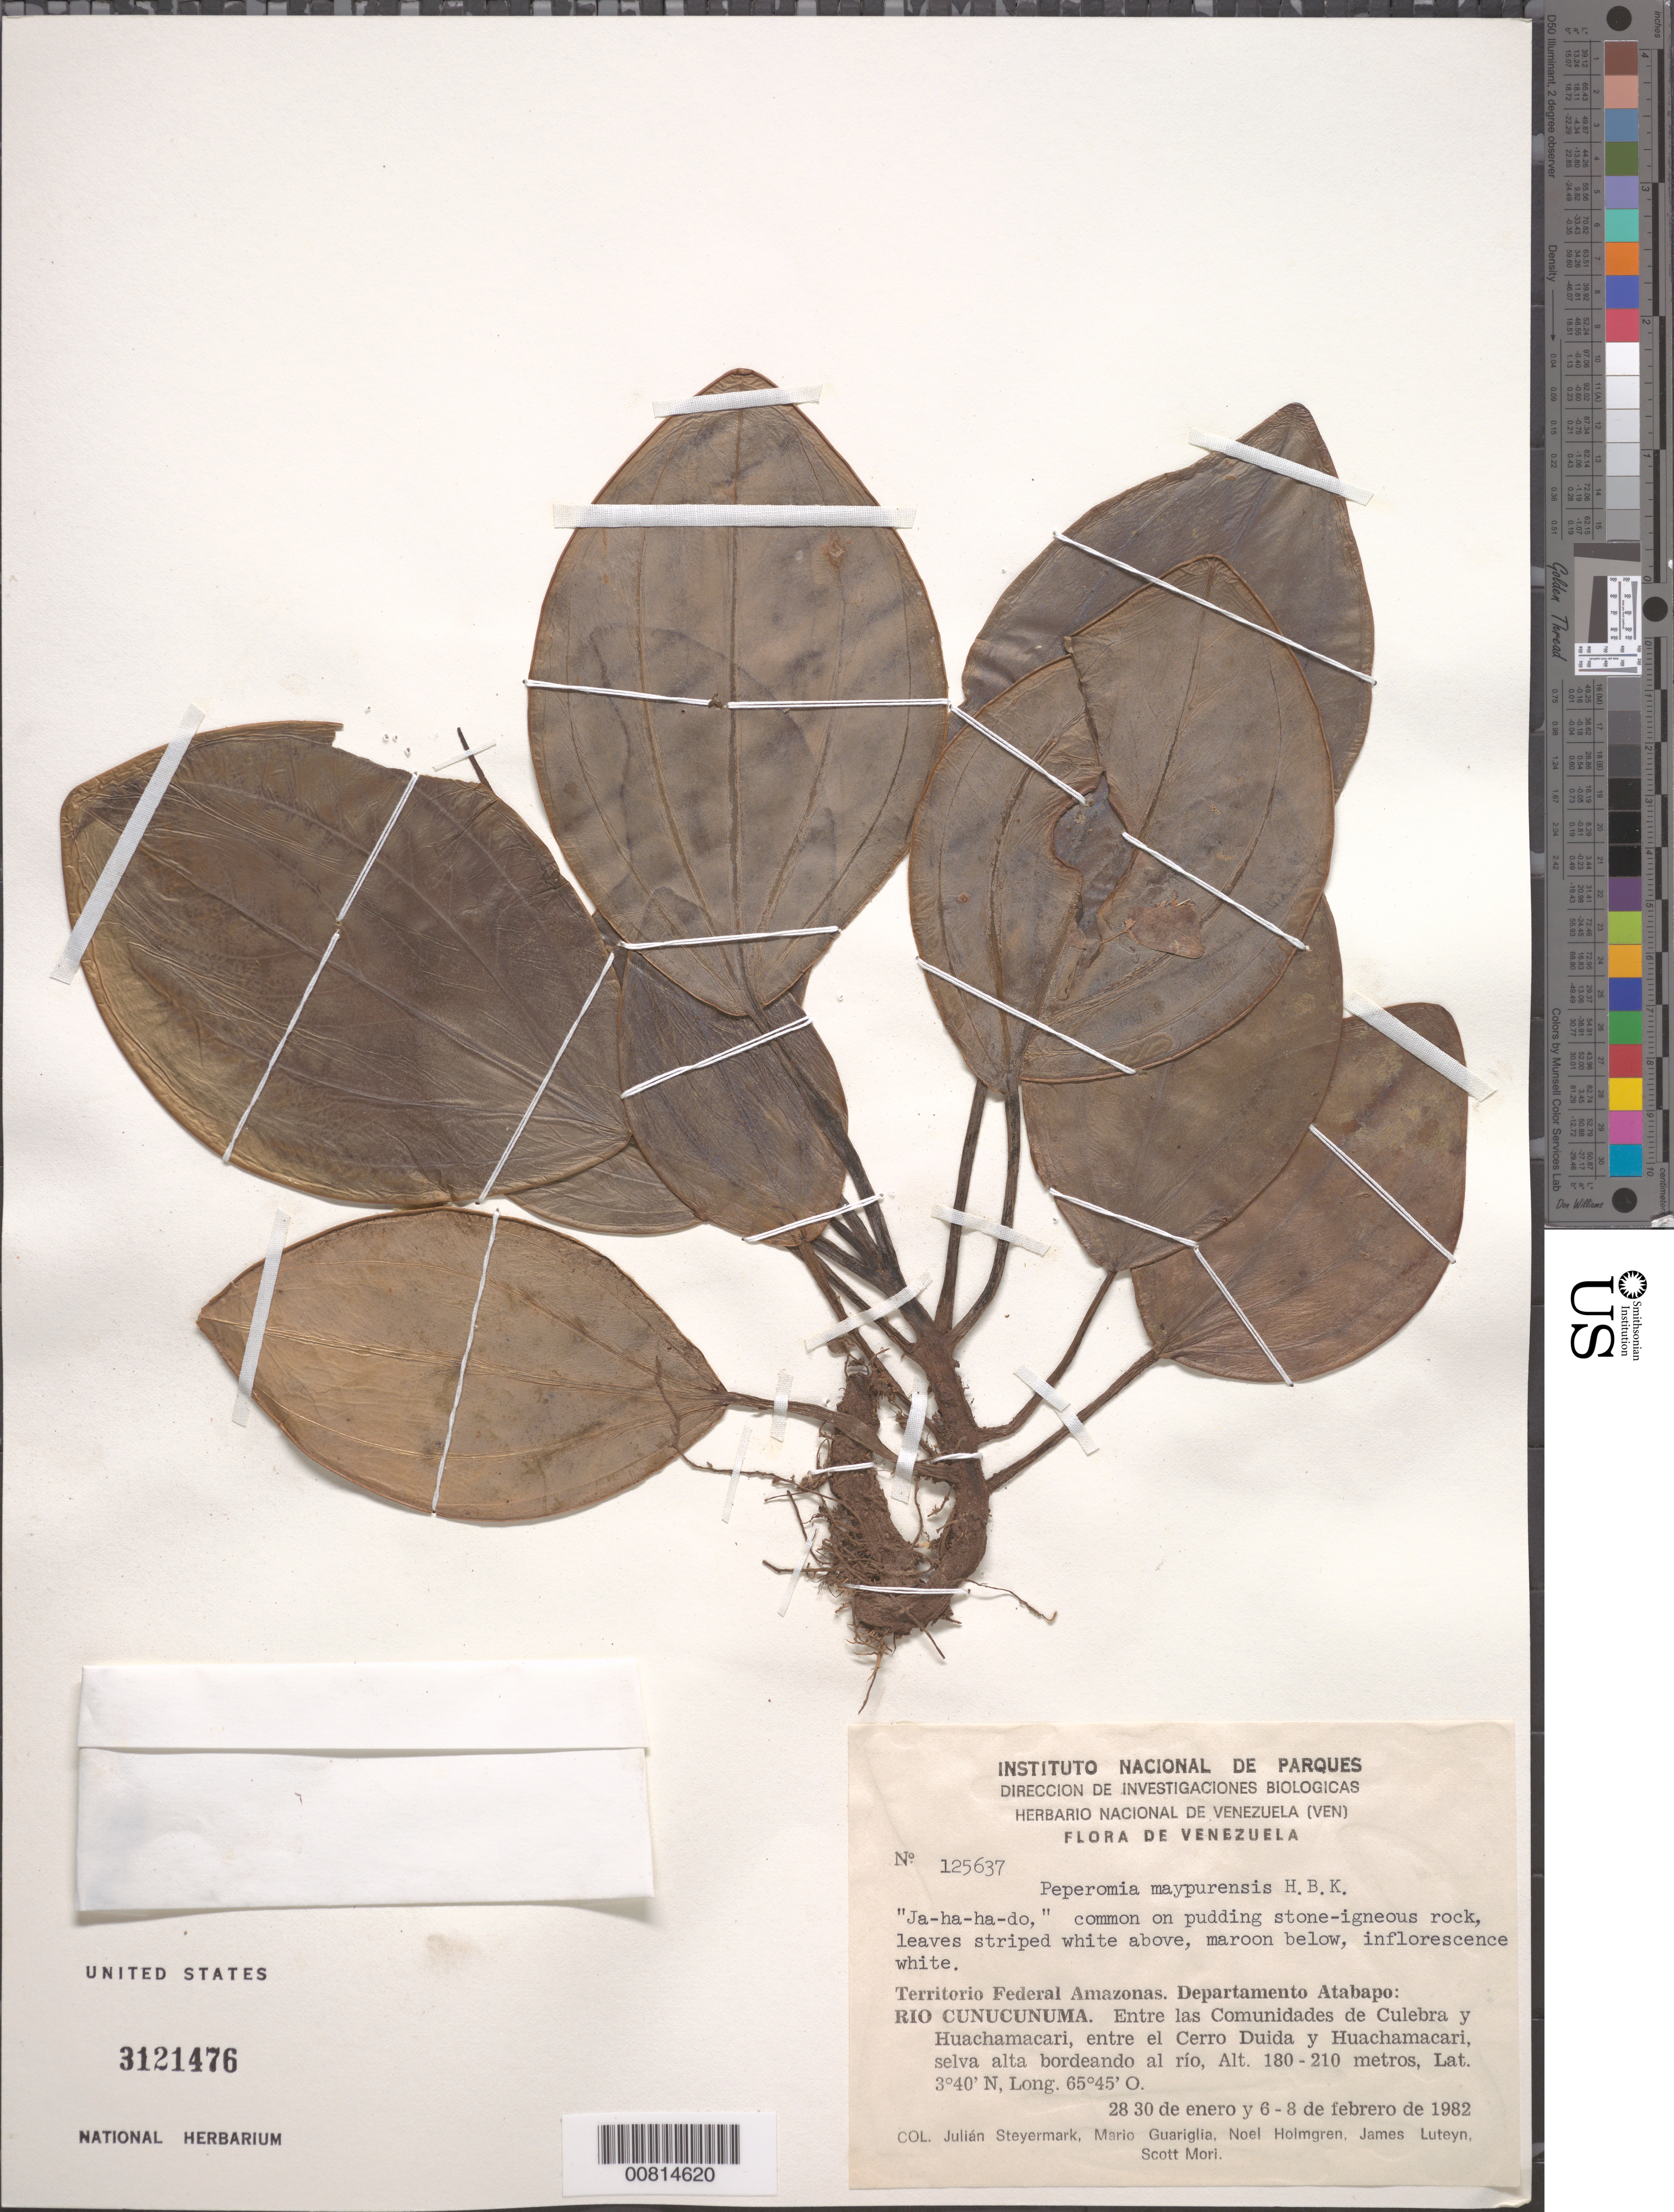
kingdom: Plantae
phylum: Tracheophyta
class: Magnoliopsida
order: Piperales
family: Piperaceae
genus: Peperomia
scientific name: Peperomia maypurensis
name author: Kunth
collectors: J. Steyermark, M. Guariglia P., N. H. Holmgren, J. L. Luteyn & S. Mori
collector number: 125637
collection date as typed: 28-Jan-82 to 30-Jan-82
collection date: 1982-01-28/1982-01-30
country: Venezuela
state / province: Amazonas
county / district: Atabapo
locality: Río Cunucunuma, between las comunidades de Culebra & Huachamacari, between Cerro Duida & Huachamacari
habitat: Pudding stone-igneous rock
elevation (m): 180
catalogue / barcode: US 3121476